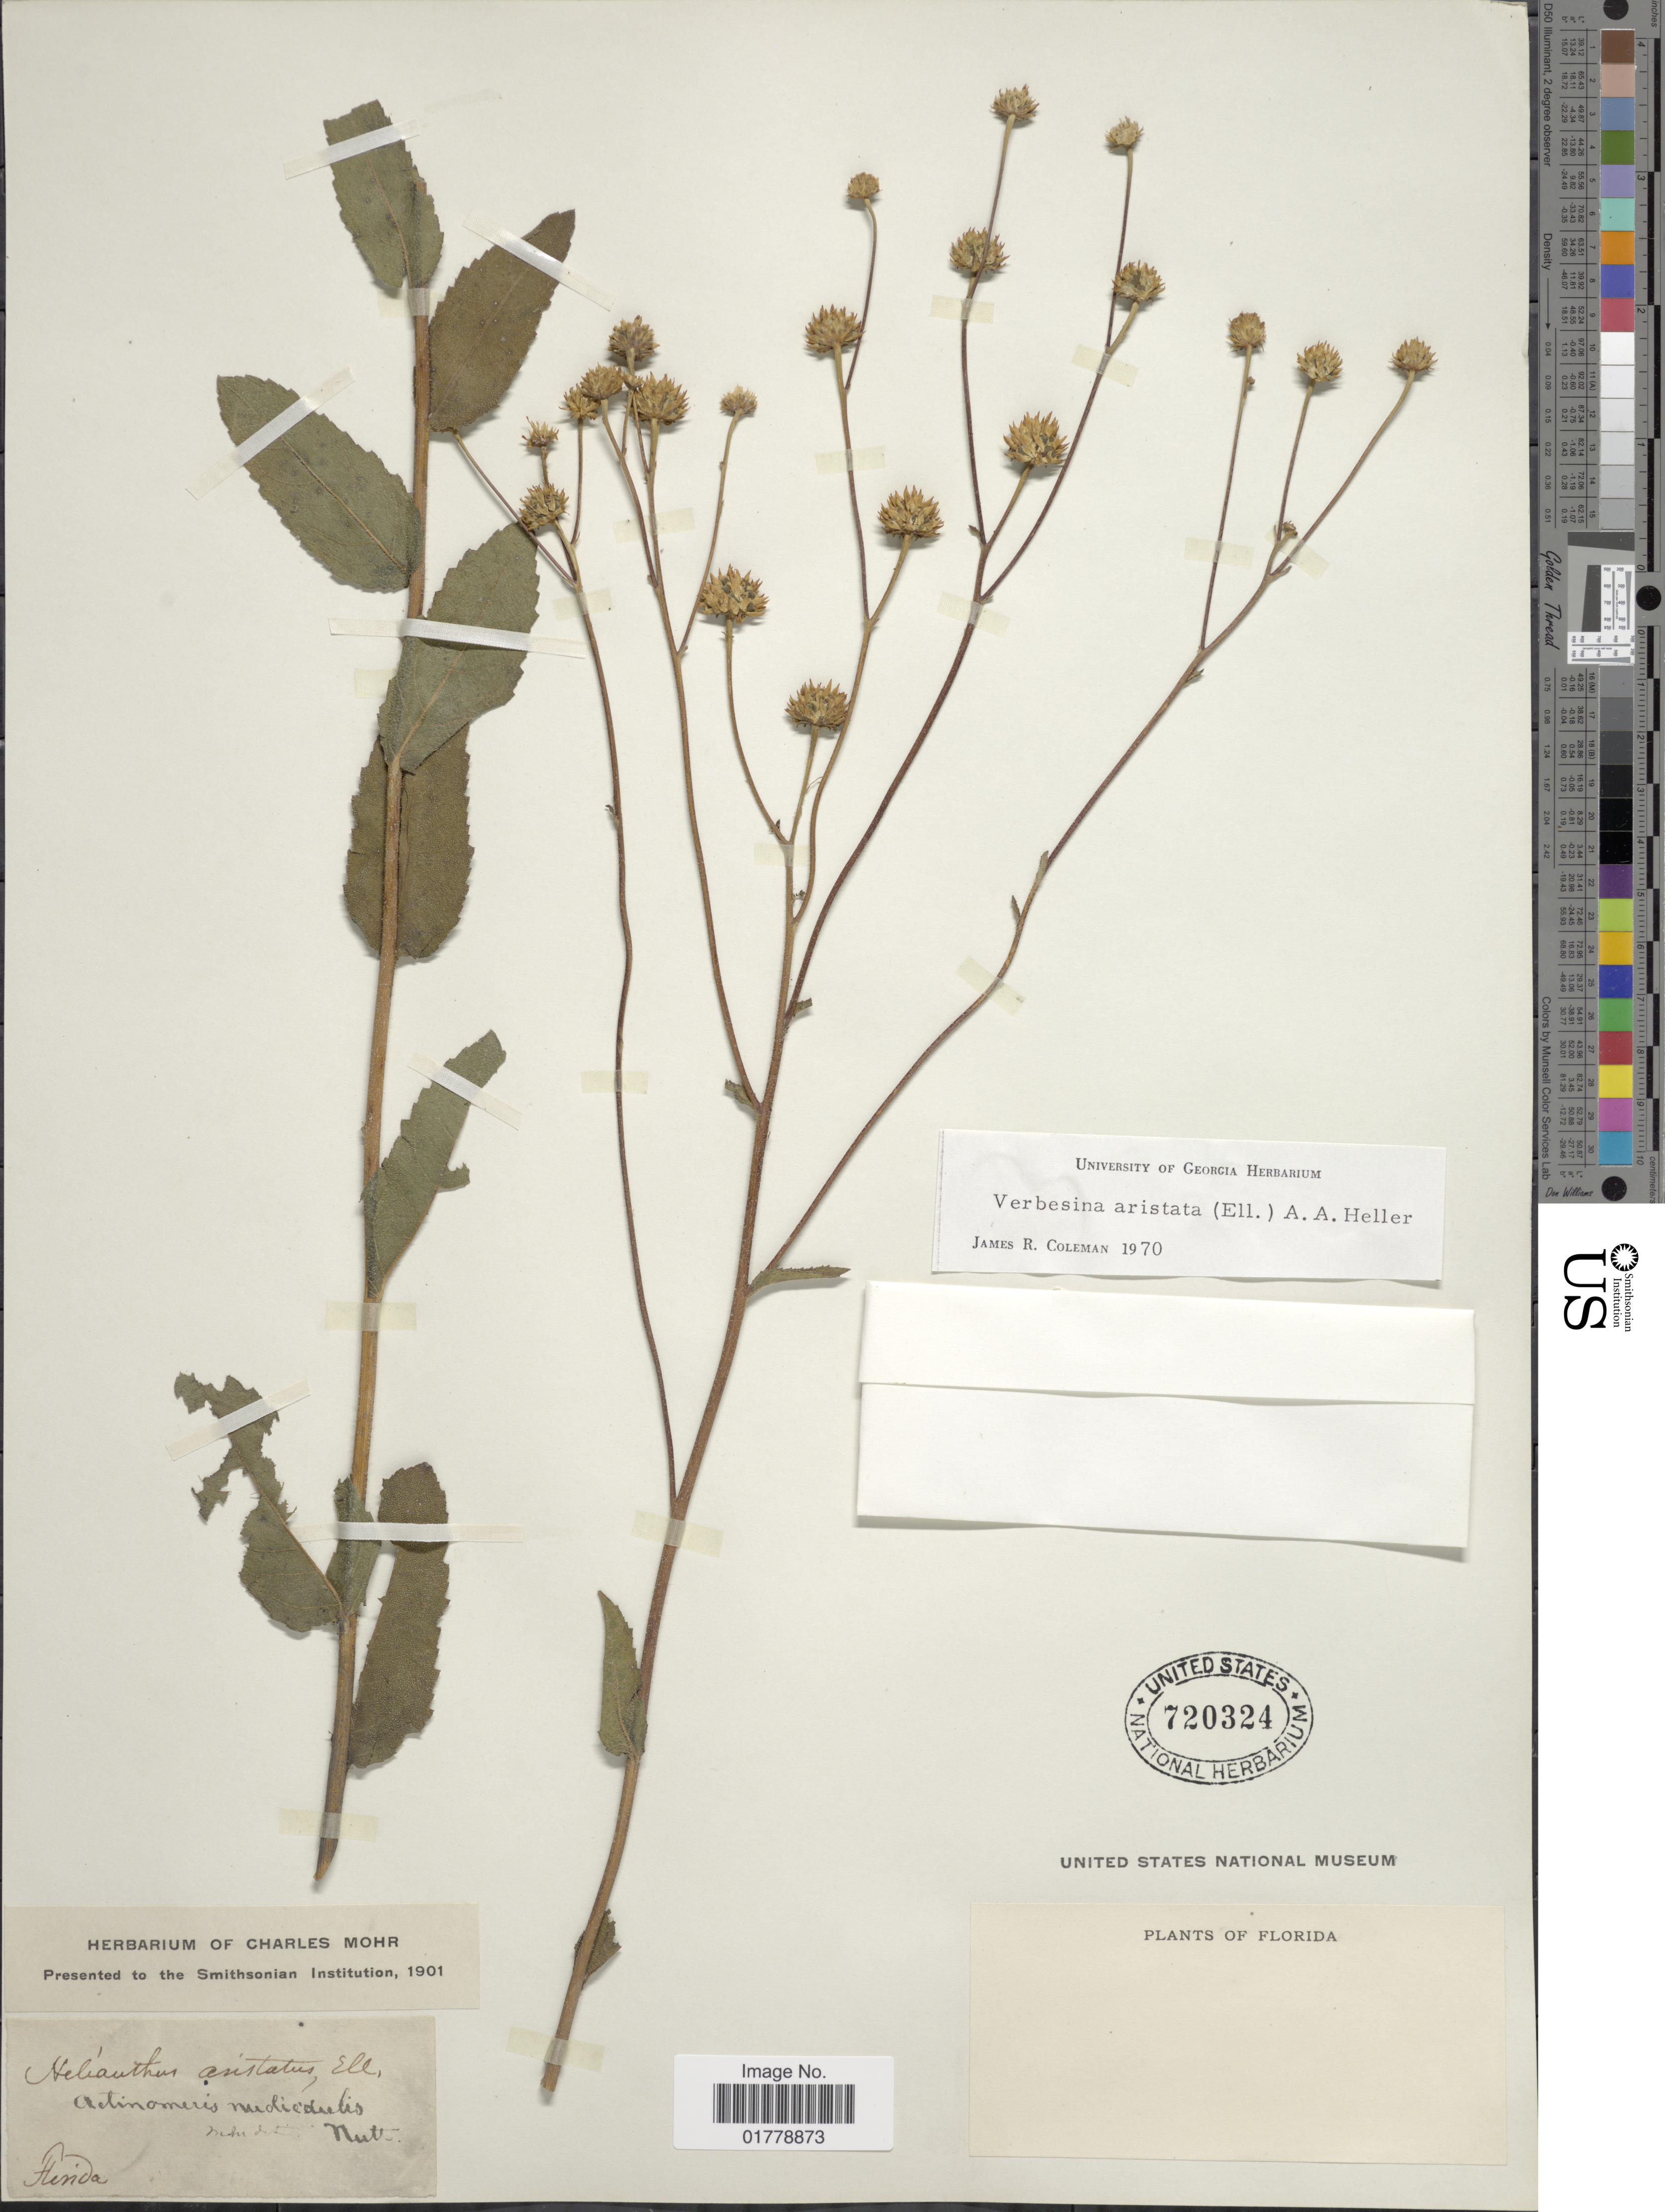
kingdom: Plantae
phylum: Tracheophyta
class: Magnoliopsida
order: Asterales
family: Asteraceae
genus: Verbesina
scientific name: Verbesina aristata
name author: (Elliott) A. Heller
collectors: ex herb. Charles Mohr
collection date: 1901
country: United States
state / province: Florida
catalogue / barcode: US 720324